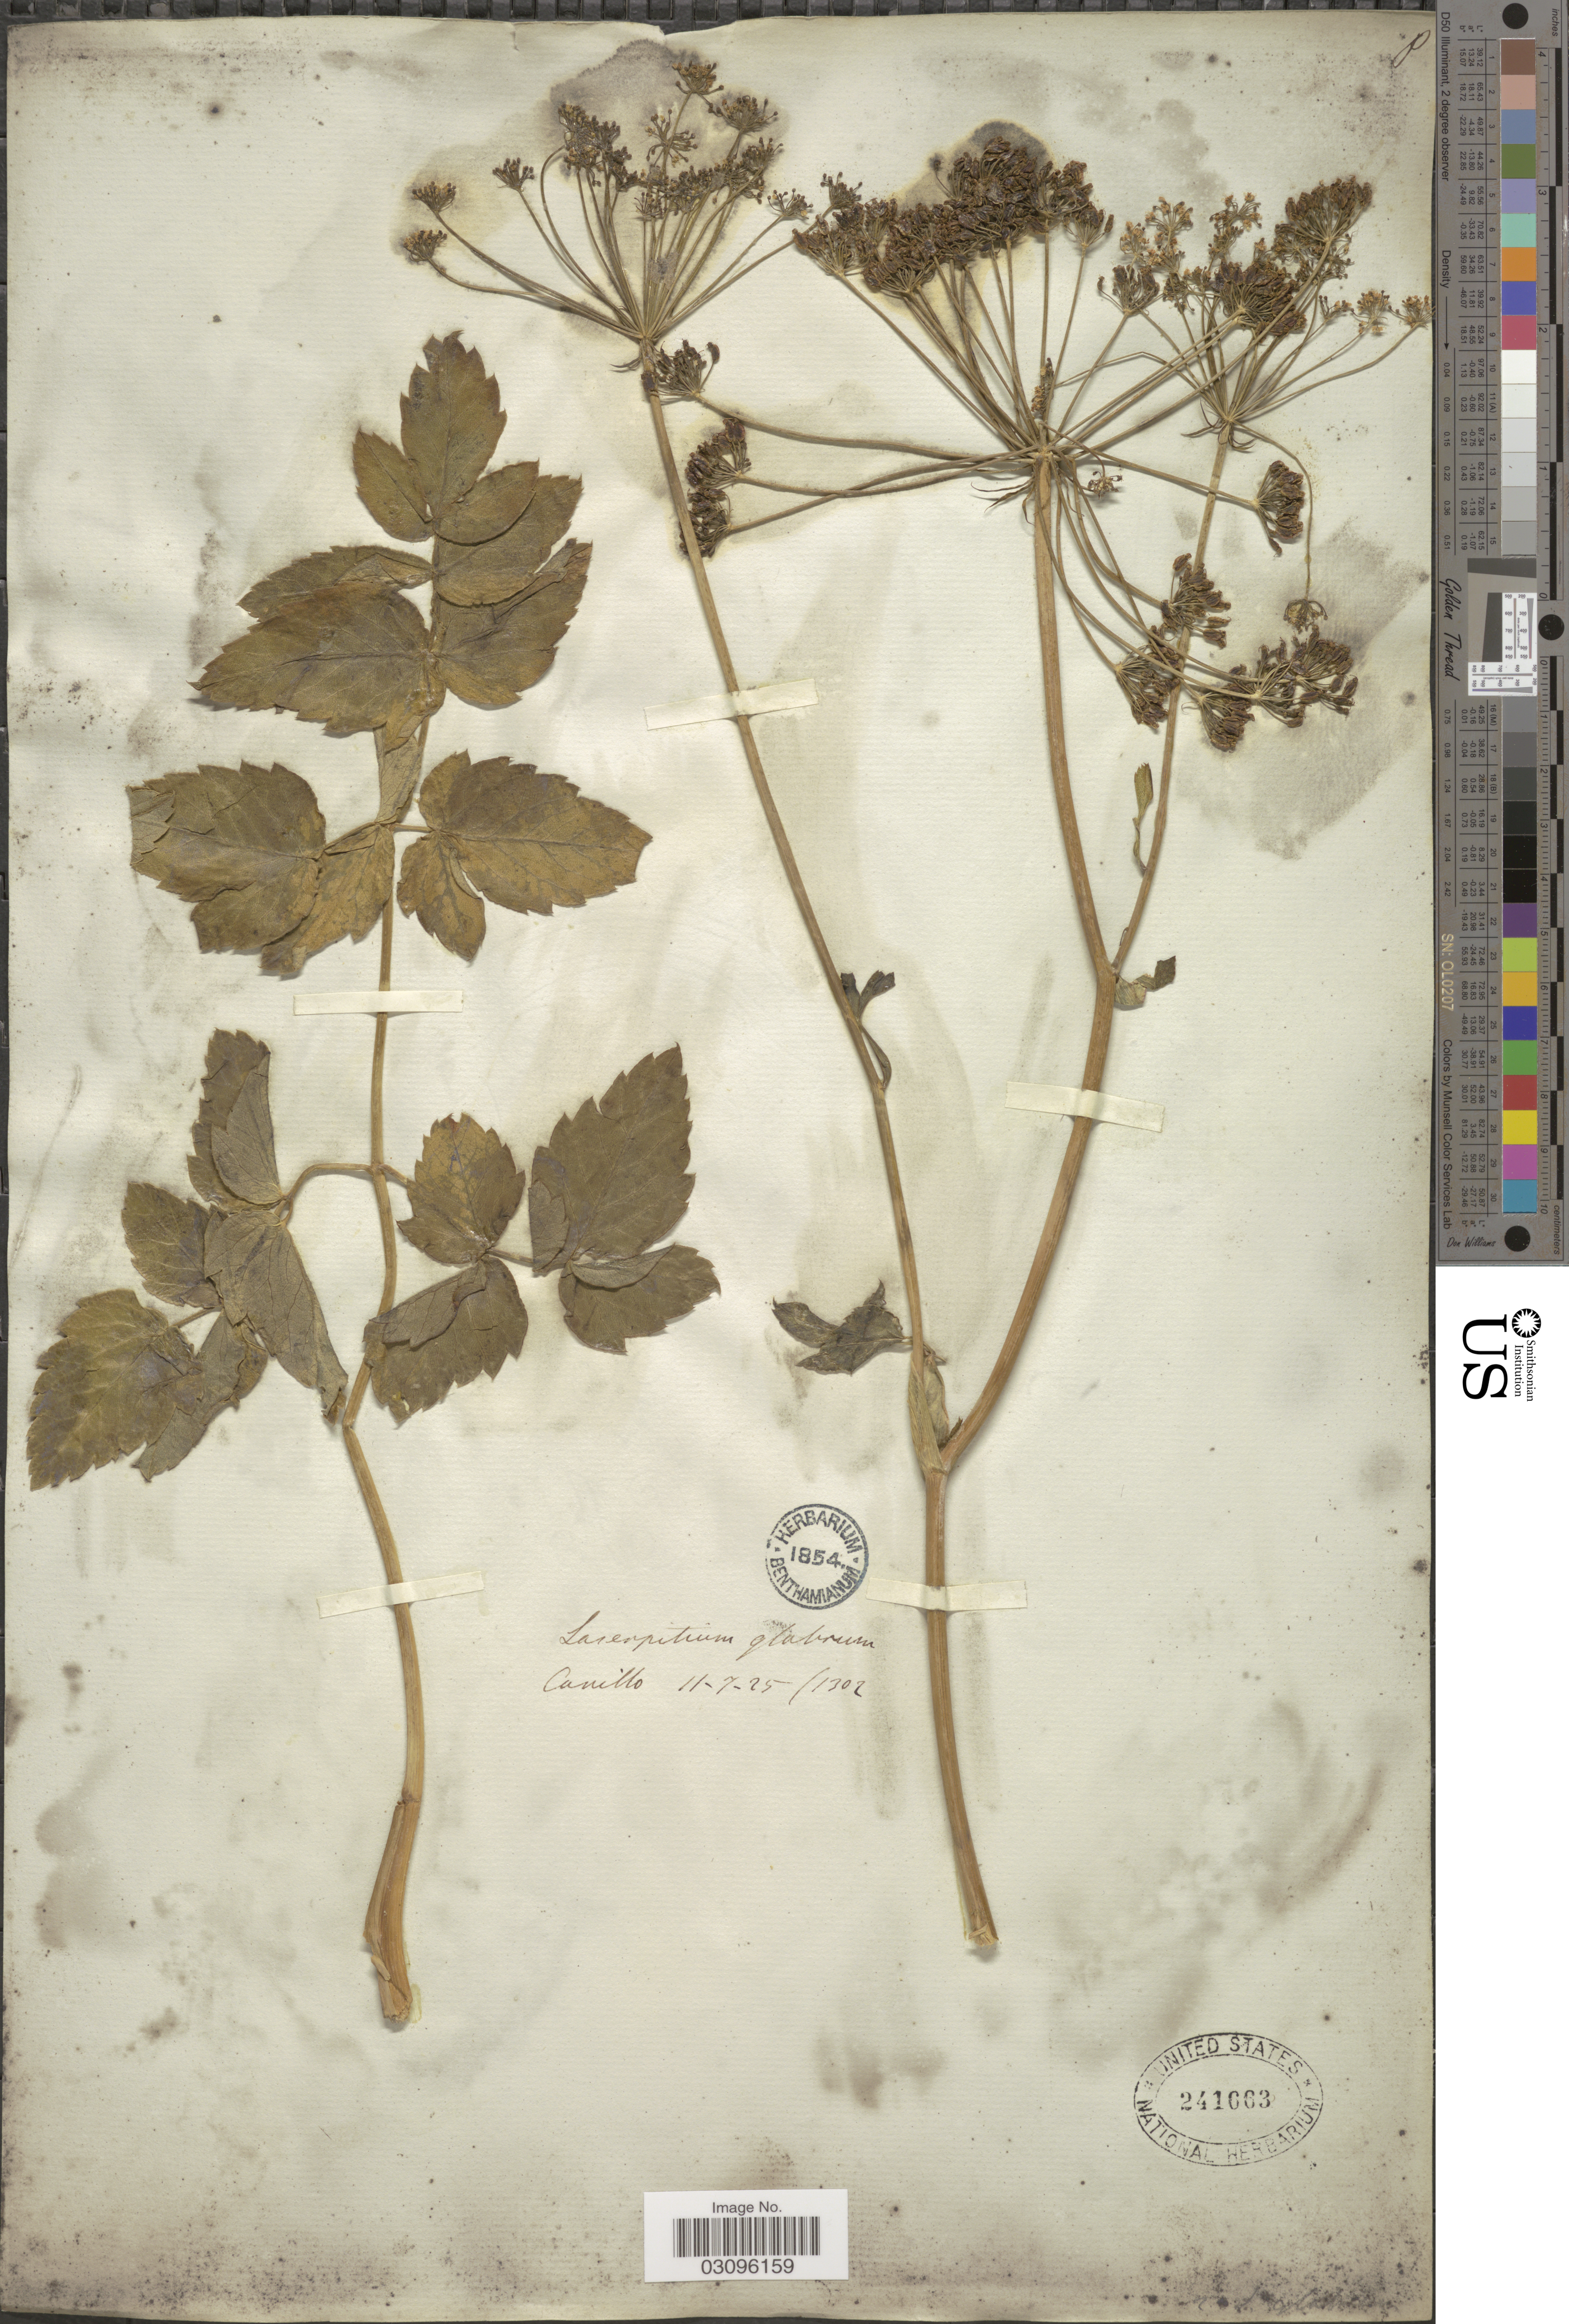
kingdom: Plantae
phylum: Tracheophyta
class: Magnoliopsida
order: Apiales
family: Apiaceae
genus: Laserpitium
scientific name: Laserpitium gaudinii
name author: Moretti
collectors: Ex herb. Benthamianum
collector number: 1302?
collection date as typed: Transcribed d/m/y: 11/7/25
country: Andorra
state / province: Canillo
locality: Canillo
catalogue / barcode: US 241663